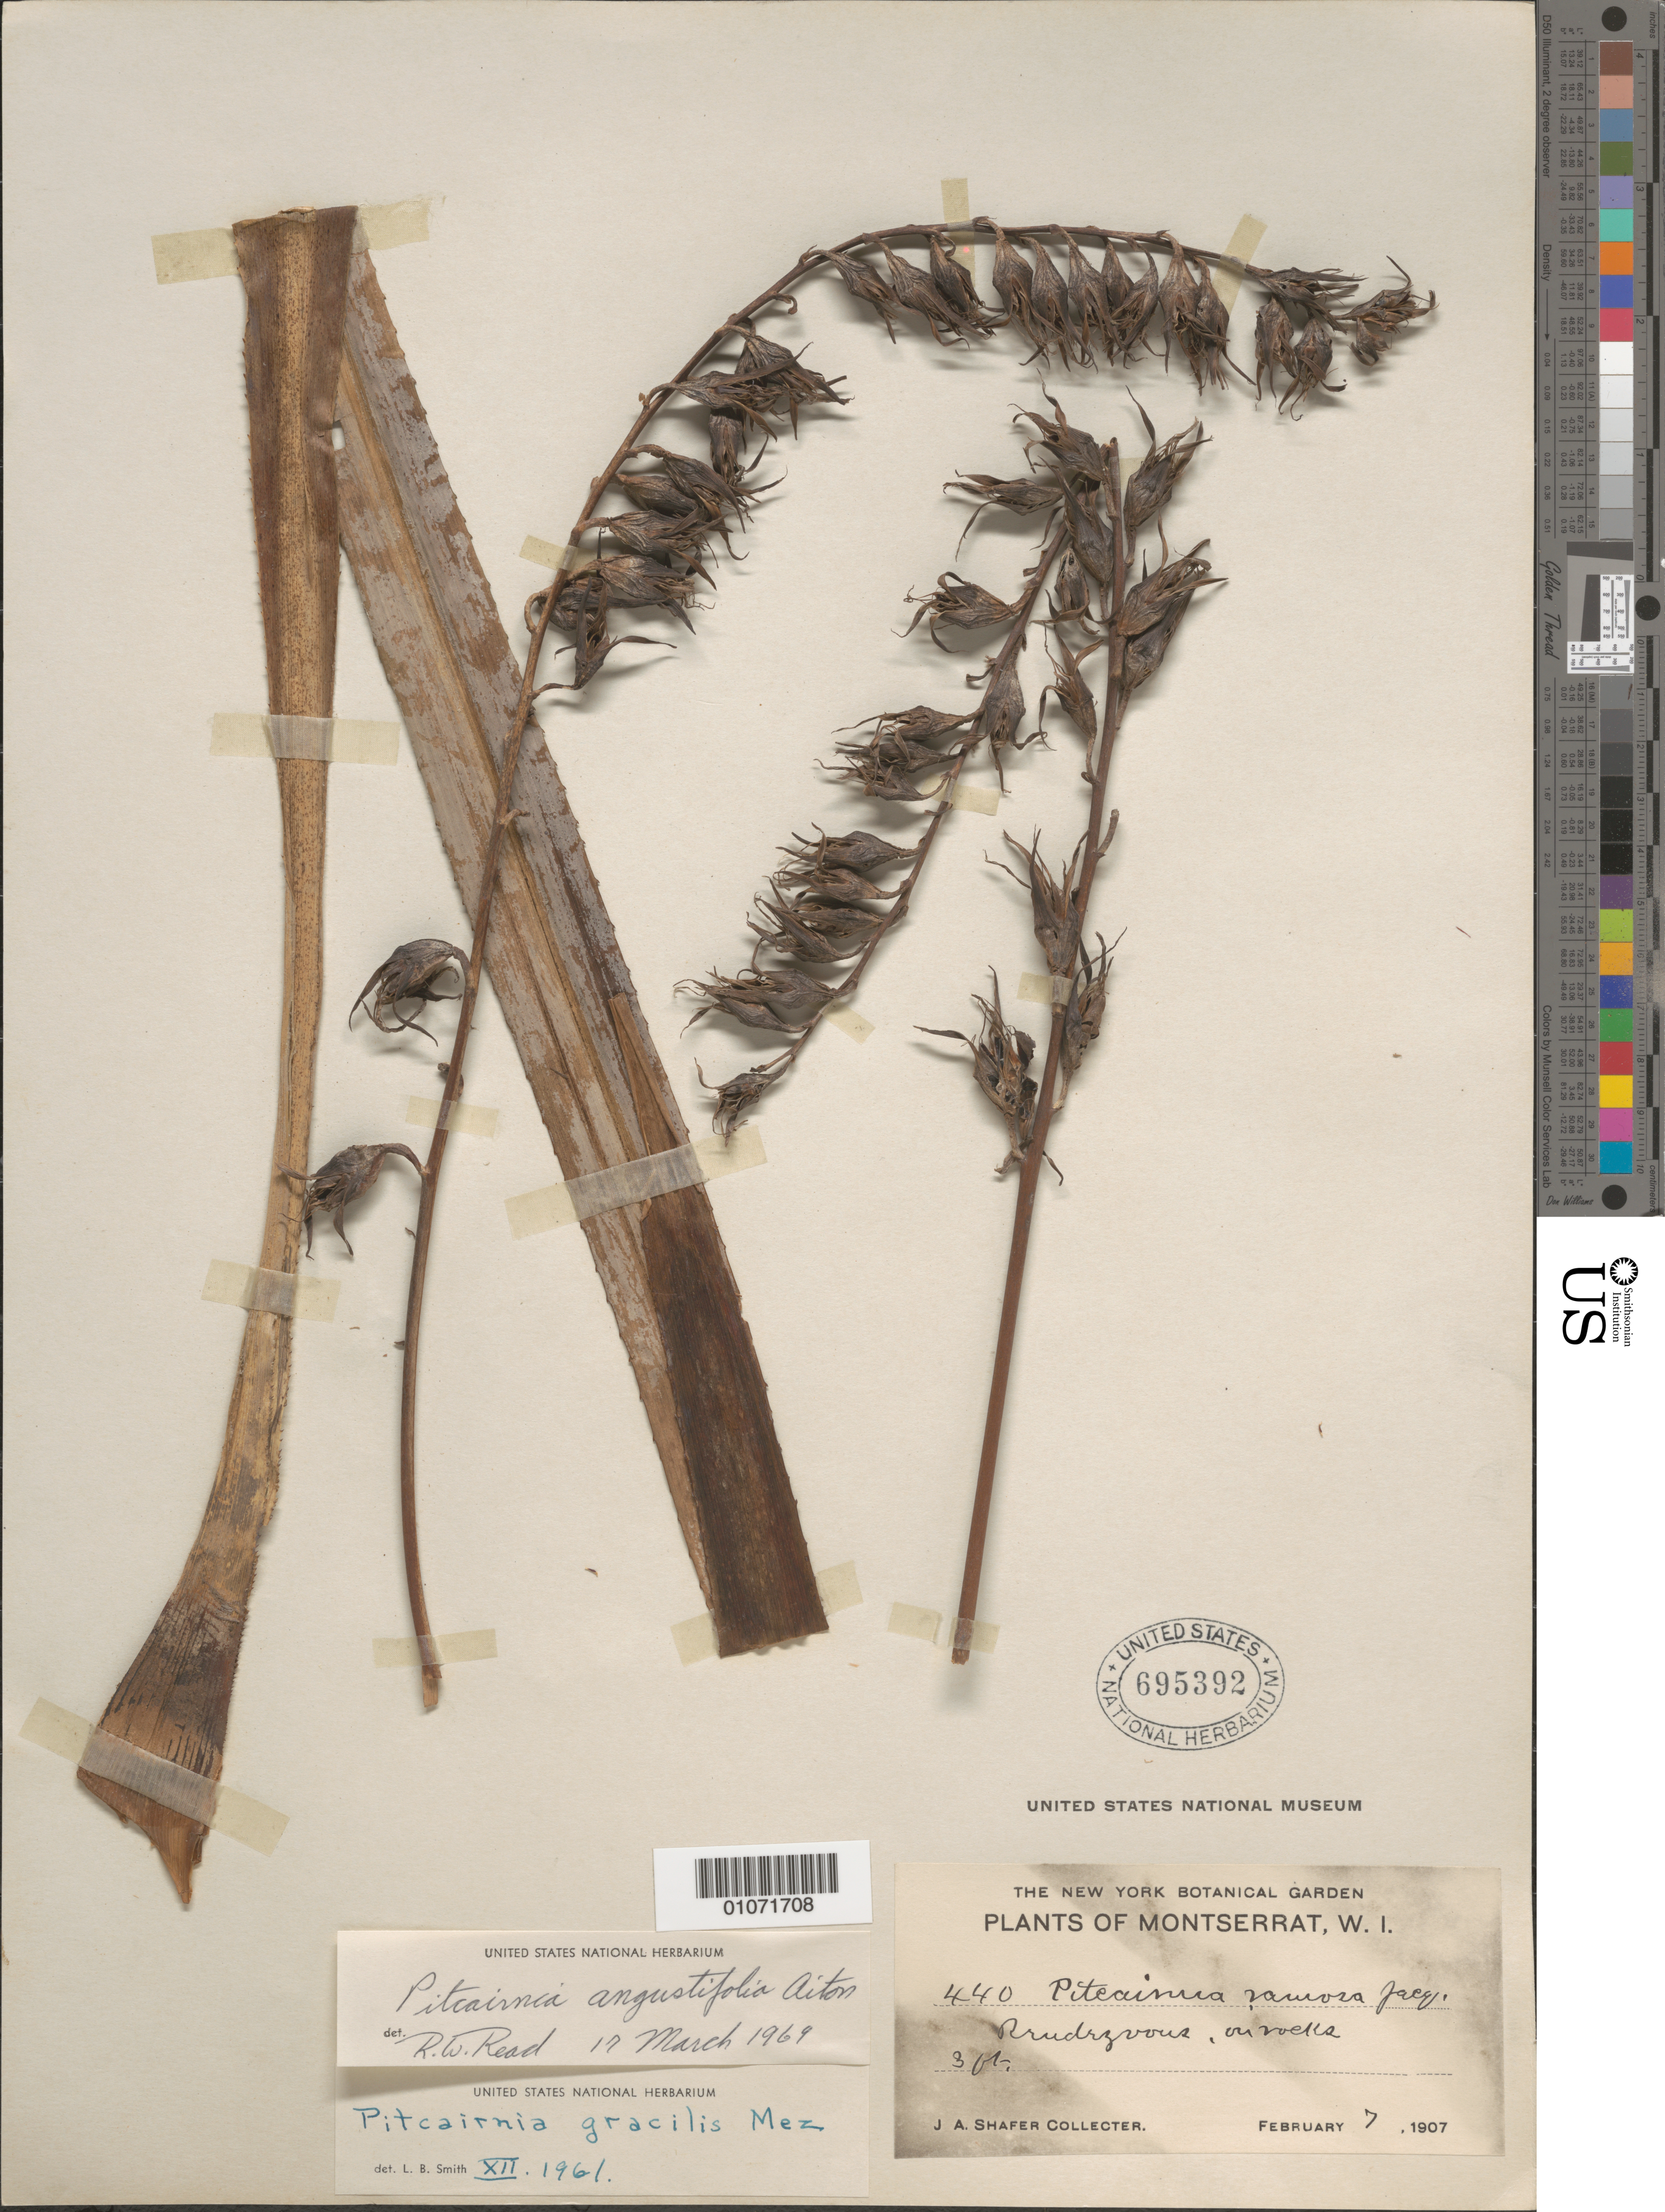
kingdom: Plantae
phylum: Tracheophyta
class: Liliopsida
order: Poales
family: Bromeliaceae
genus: Pitcairnia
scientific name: Pitcairnia gracilis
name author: Mez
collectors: J. A. Shafer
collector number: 440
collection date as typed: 07 Feb 1907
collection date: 1907-02-07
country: Montserrat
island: Montserrat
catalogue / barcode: US 695392